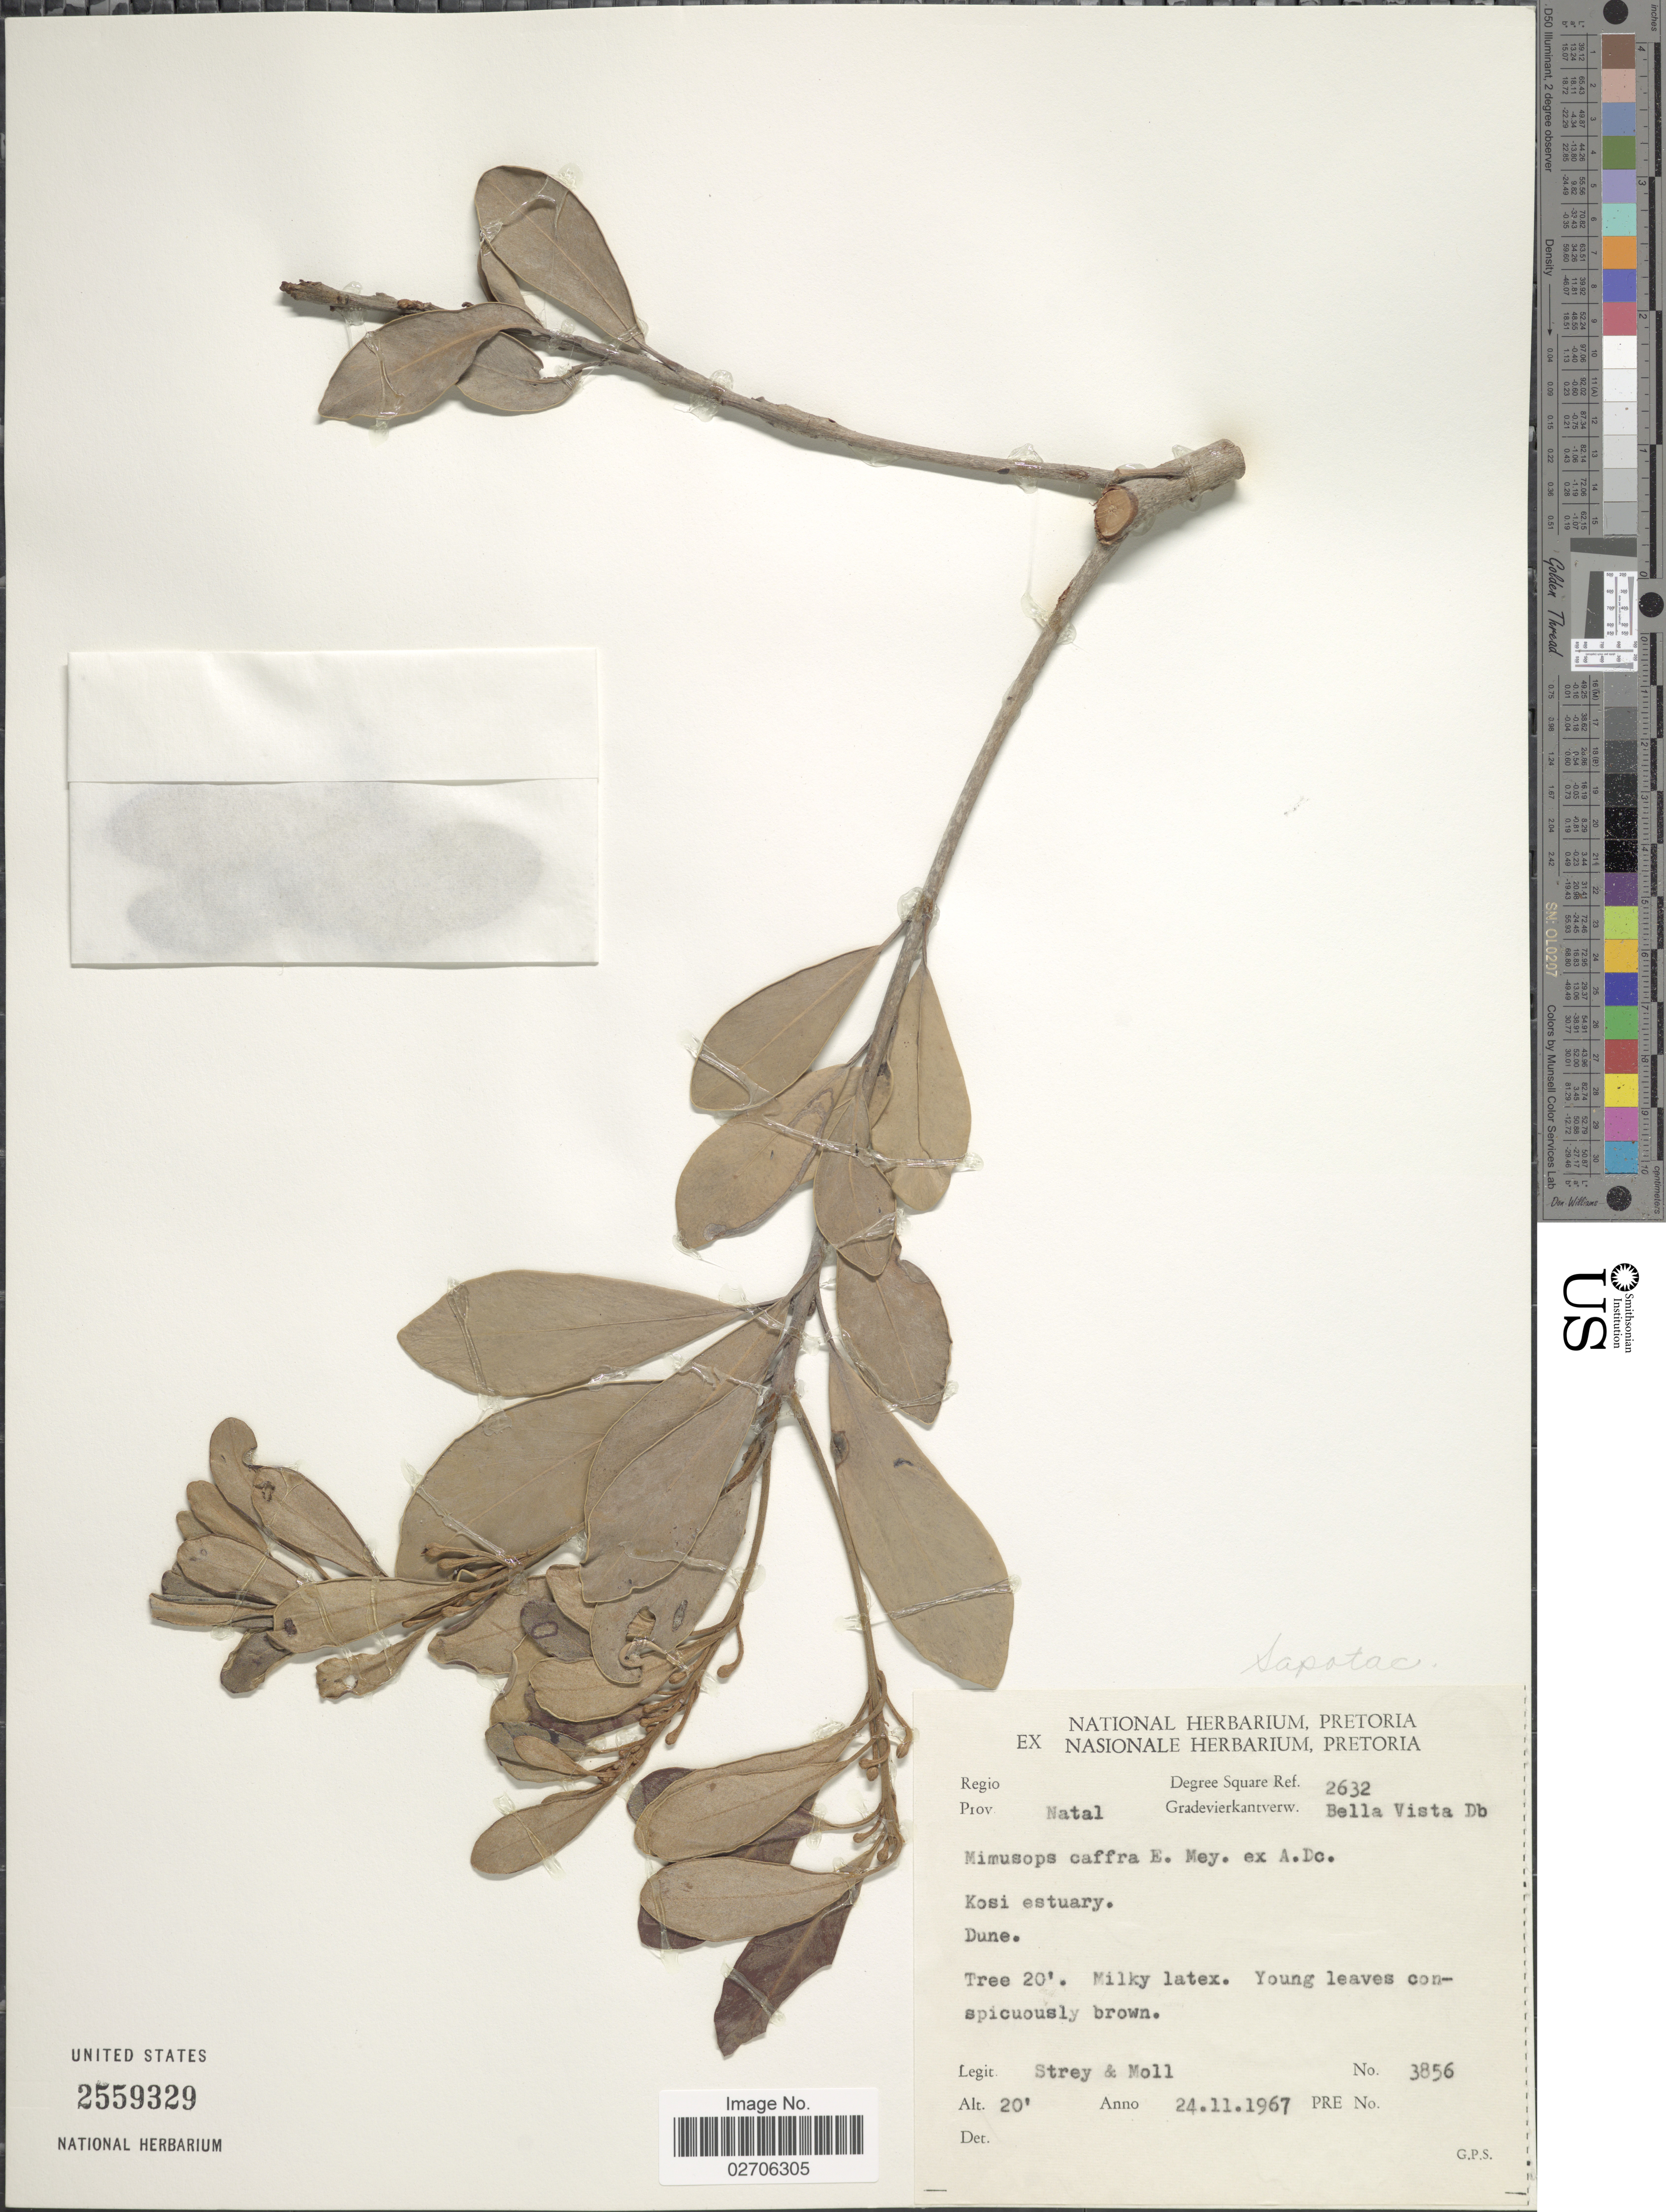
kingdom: Plantae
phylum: Tracheophyta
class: Magnoliopsida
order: Ericales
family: Sapotaceae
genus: Mimusops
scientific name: Mimusops caffra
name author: E. Mey. ex A. DC.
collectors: -. Strey & -. Moll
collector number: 3856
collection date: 1967-11-24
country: South Africa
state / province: KwaZulu-Natal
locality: Prov. Natal. Gradevierkantverw.: Bella Vista Dd. Kosi estuary. Dune.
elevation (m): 6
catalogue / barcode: US 2559329